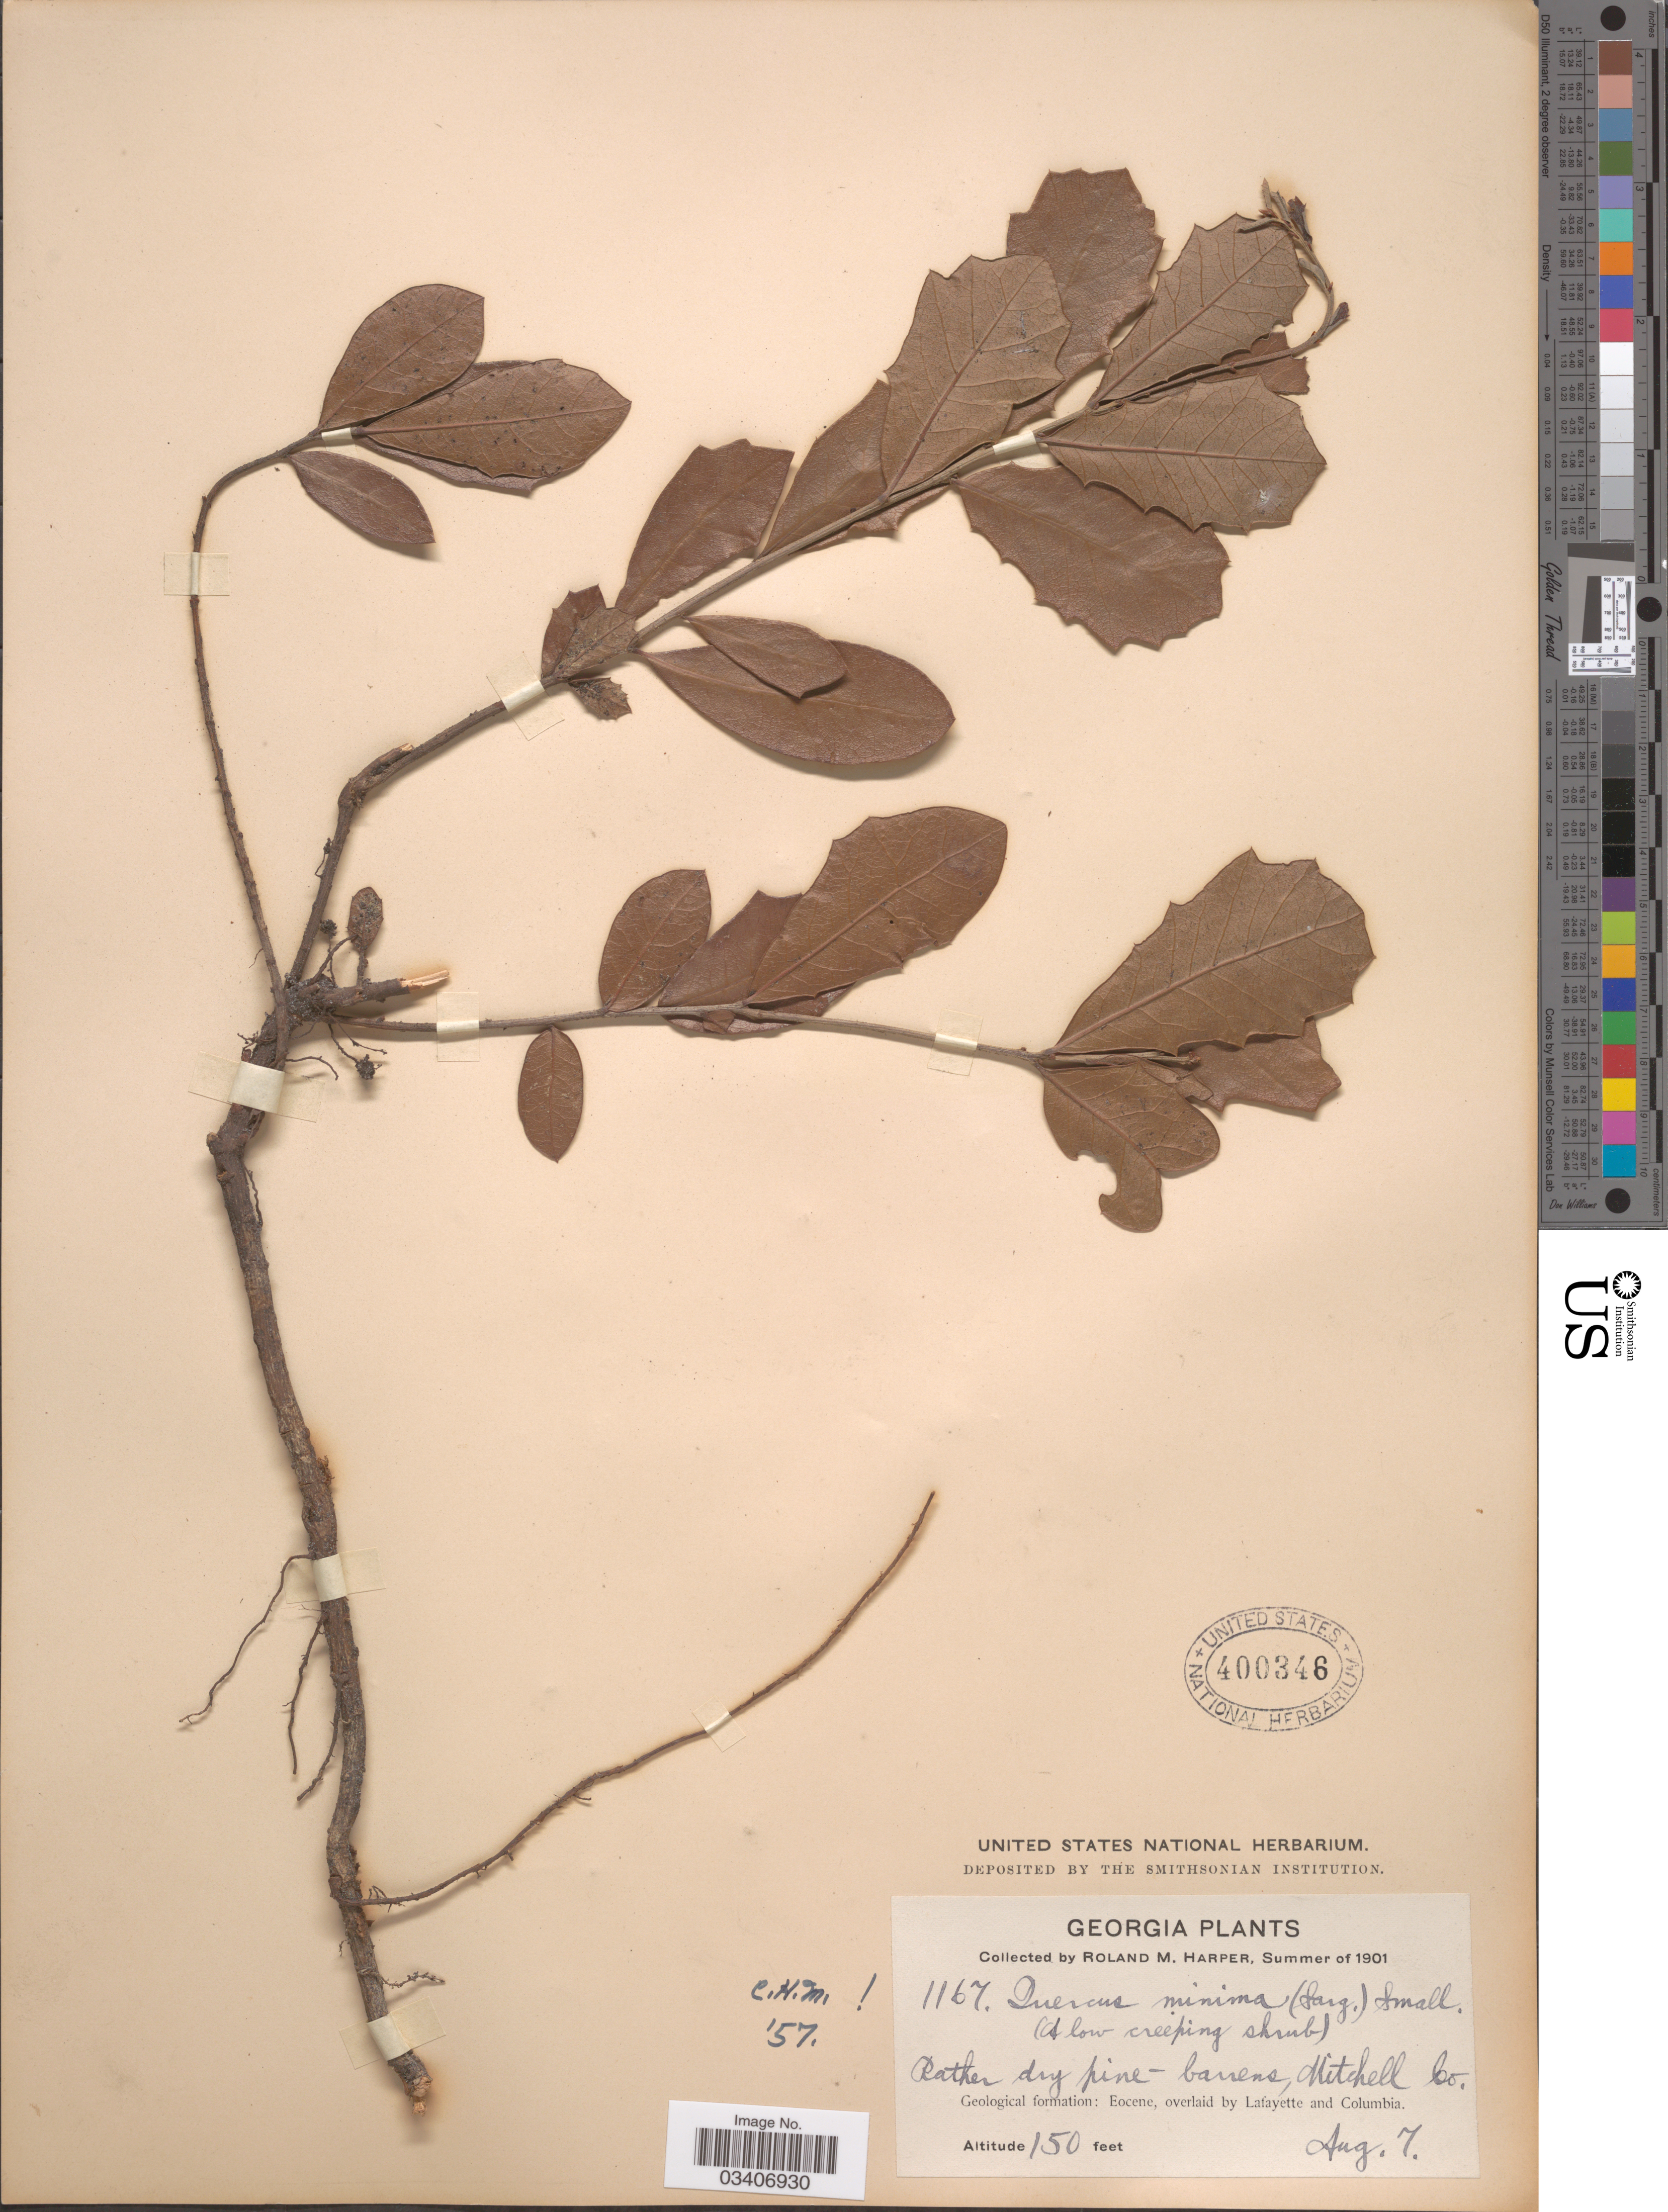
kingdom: Plantae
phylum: Tracheophyta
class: Magnoliopsida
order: Fagales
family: Fagaceae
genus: Quercus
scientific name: Quercus minima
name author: (Sarg.) Small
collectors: R. M. Harper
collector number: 1167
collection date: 1901-08-07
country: United States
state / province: Georgia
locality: Mitchell Co. Geological formation: Eocene, overlaid by Lafayette and Columbia.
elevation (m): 46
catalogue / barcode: US 400346